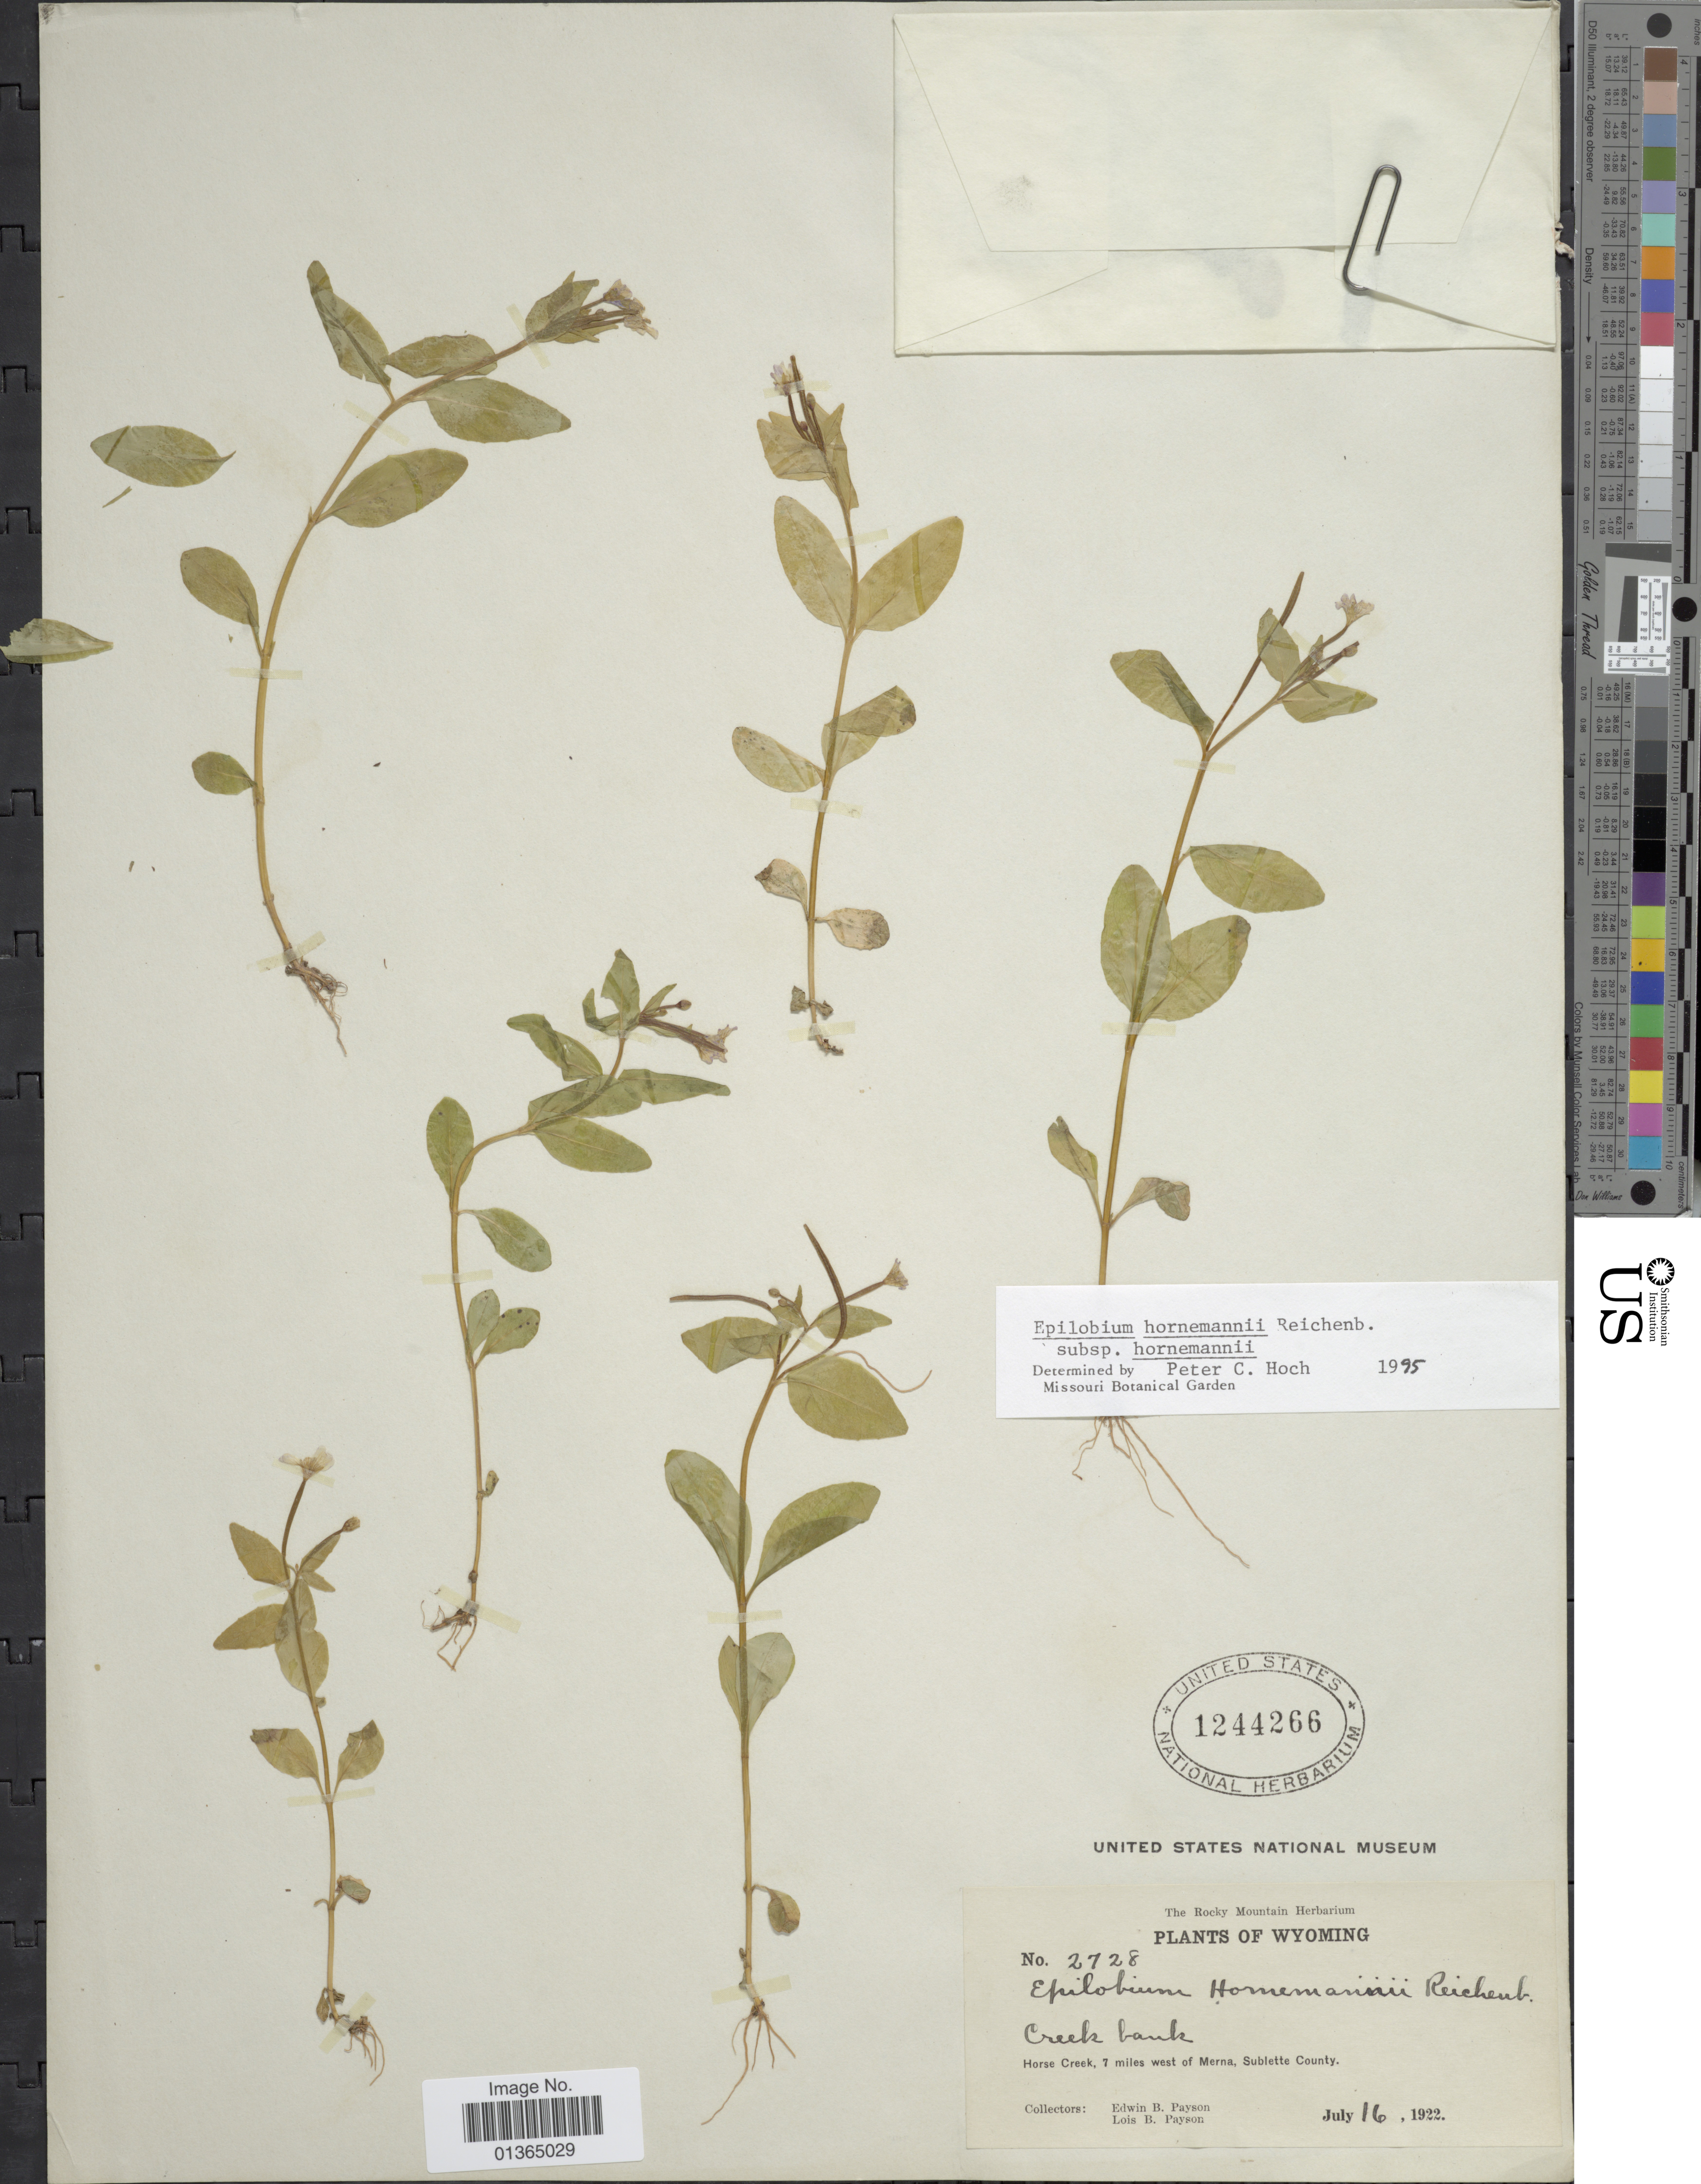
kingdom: Plantae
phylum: Tracheophyta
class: Magnoliopsida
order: Myrtales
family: Onagraceae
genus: Epilobium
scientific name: Epilobium hornemannii subsp. hornemannii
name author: Rchb.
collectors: E. B. Payson & L. Payson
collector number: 2728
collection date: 1922-07-16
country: United States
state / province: Wyoming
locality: Horse Creek, 7 miles west of Merna, Sublette County.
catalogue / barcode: US 1244266